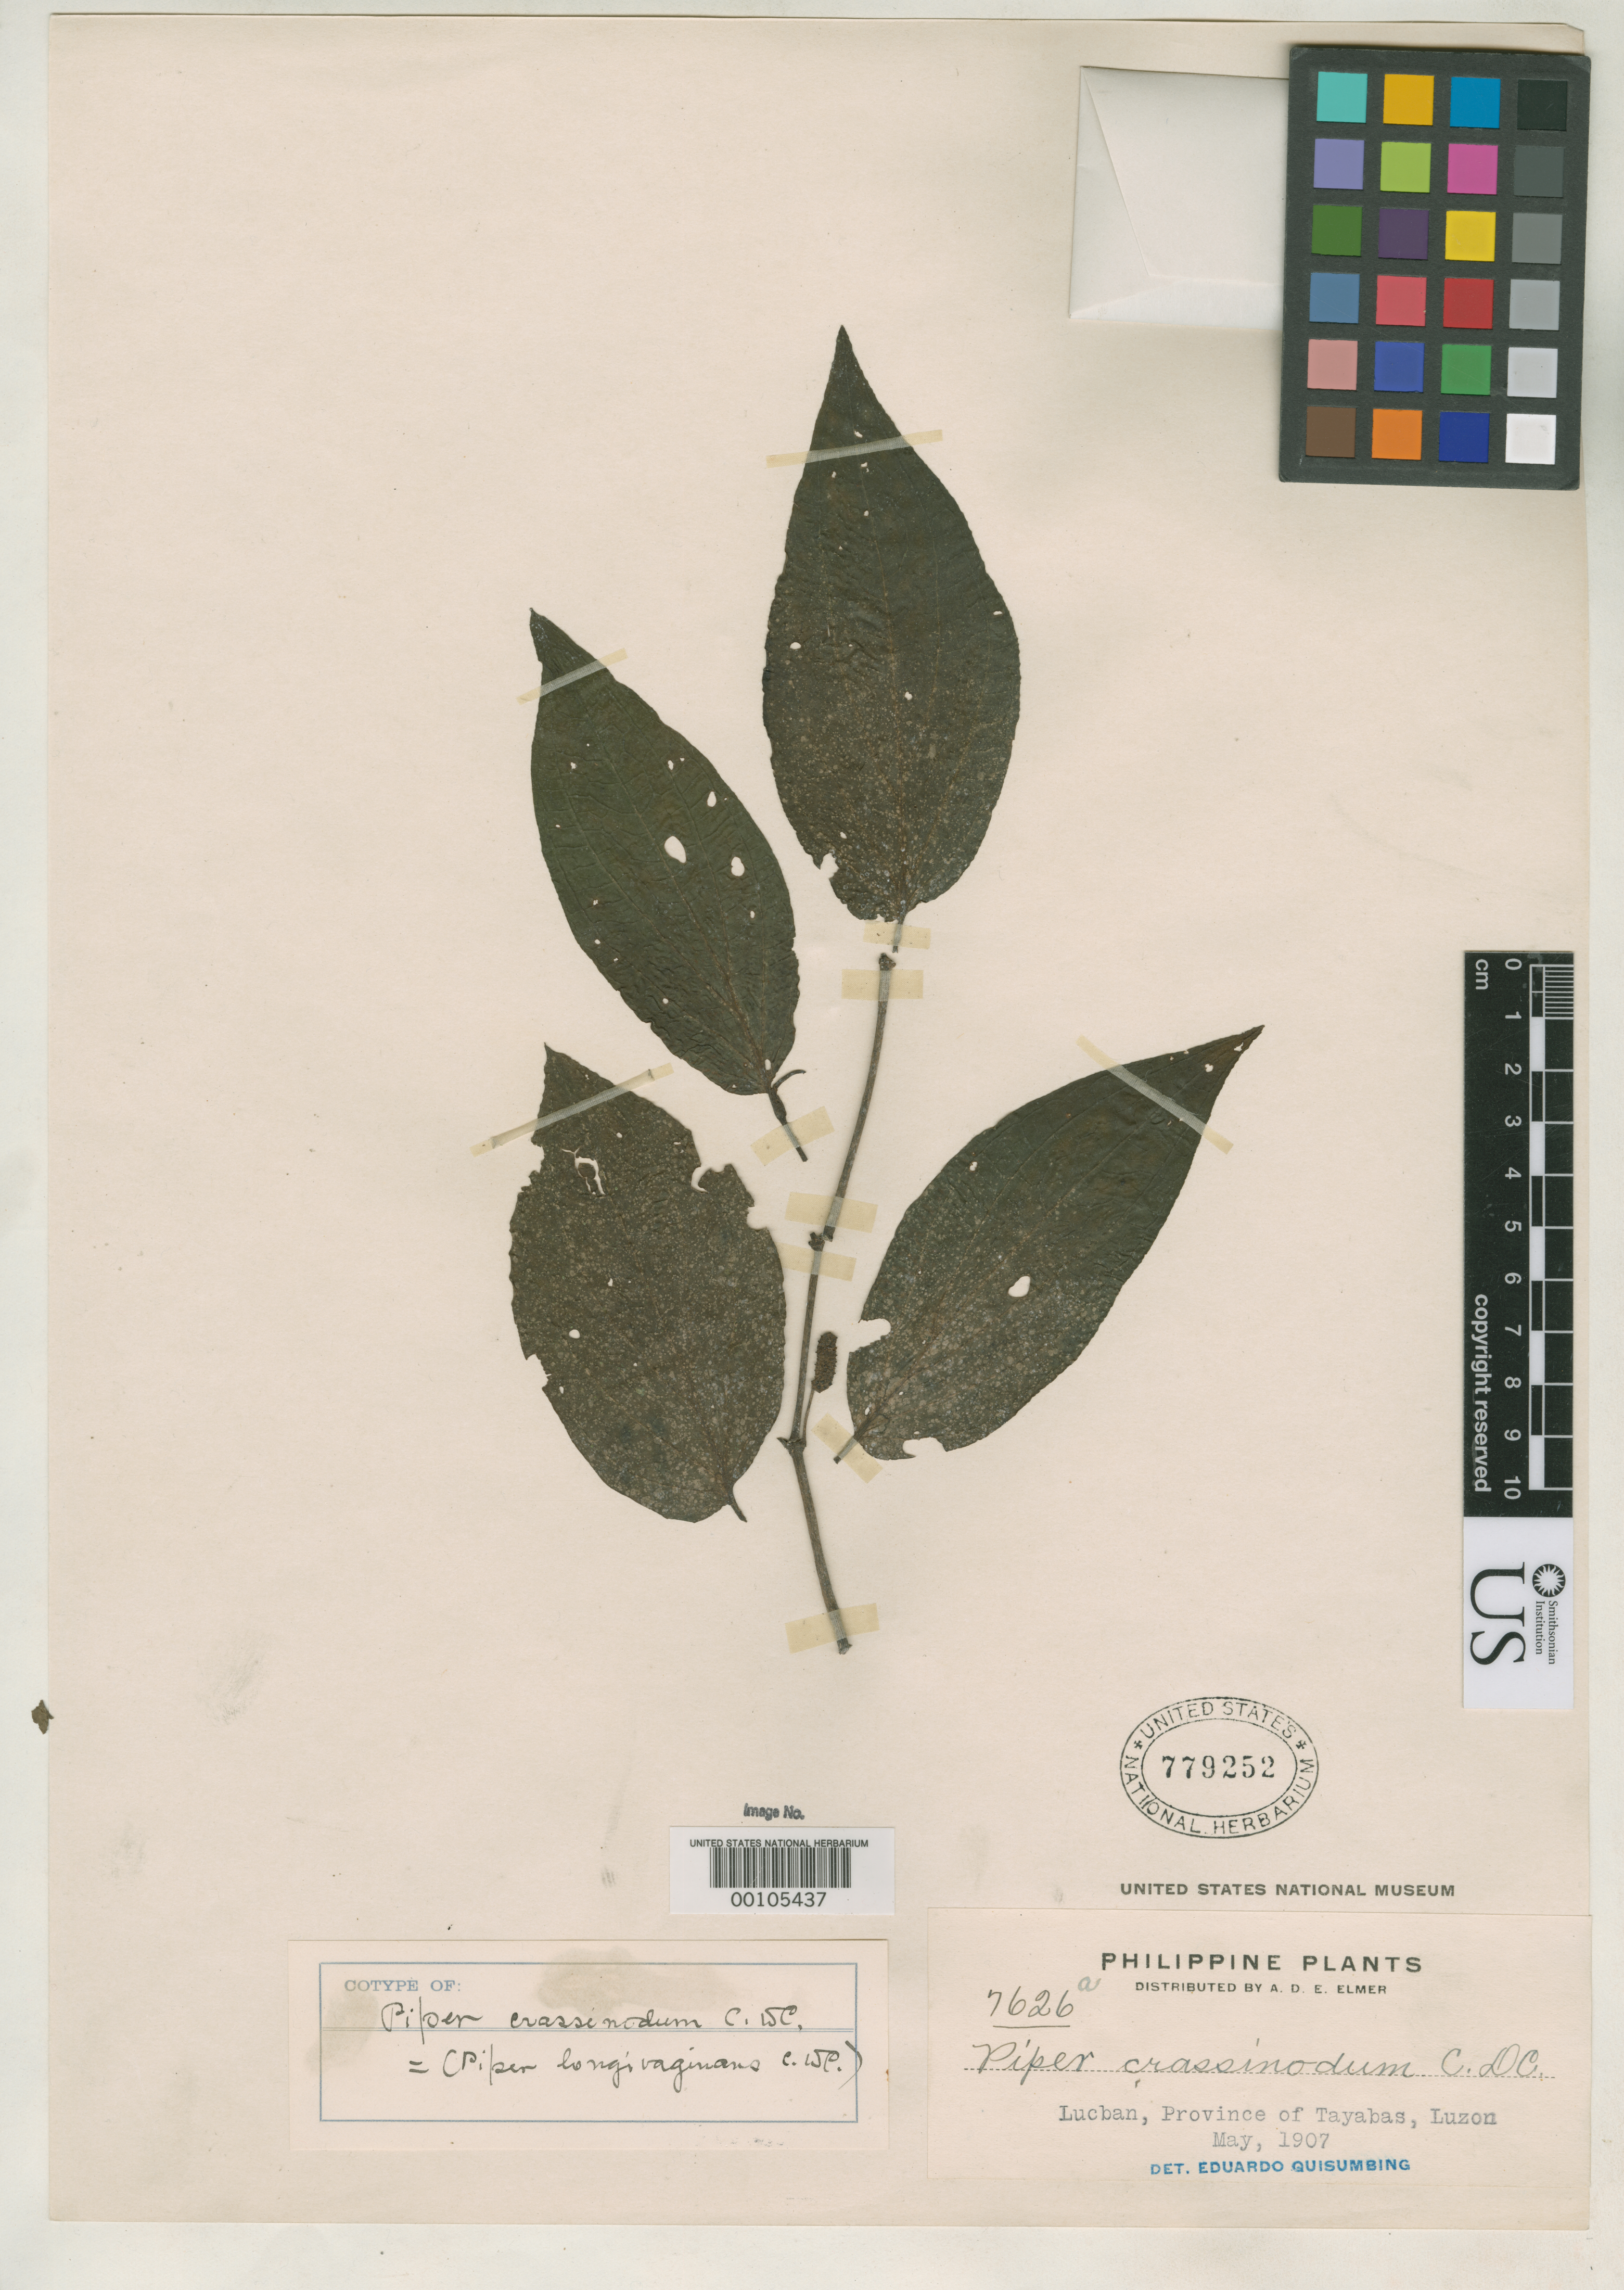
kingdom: Plantae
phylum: Tracheophyta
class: Magnoliopsida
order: Piperales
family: Piperaceae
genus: Piper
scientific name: Piper crassinodum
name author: C. DC. in Elmer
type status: Isosyntype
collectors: A. D. E. Elmer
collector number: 7626 a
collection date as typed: May 1907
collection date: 1907-05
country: Philippines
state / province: Calabarzon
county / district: Quezon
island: Luzon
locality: Lucban, Province of Tayabas, Luzon.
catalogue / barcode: US 779252